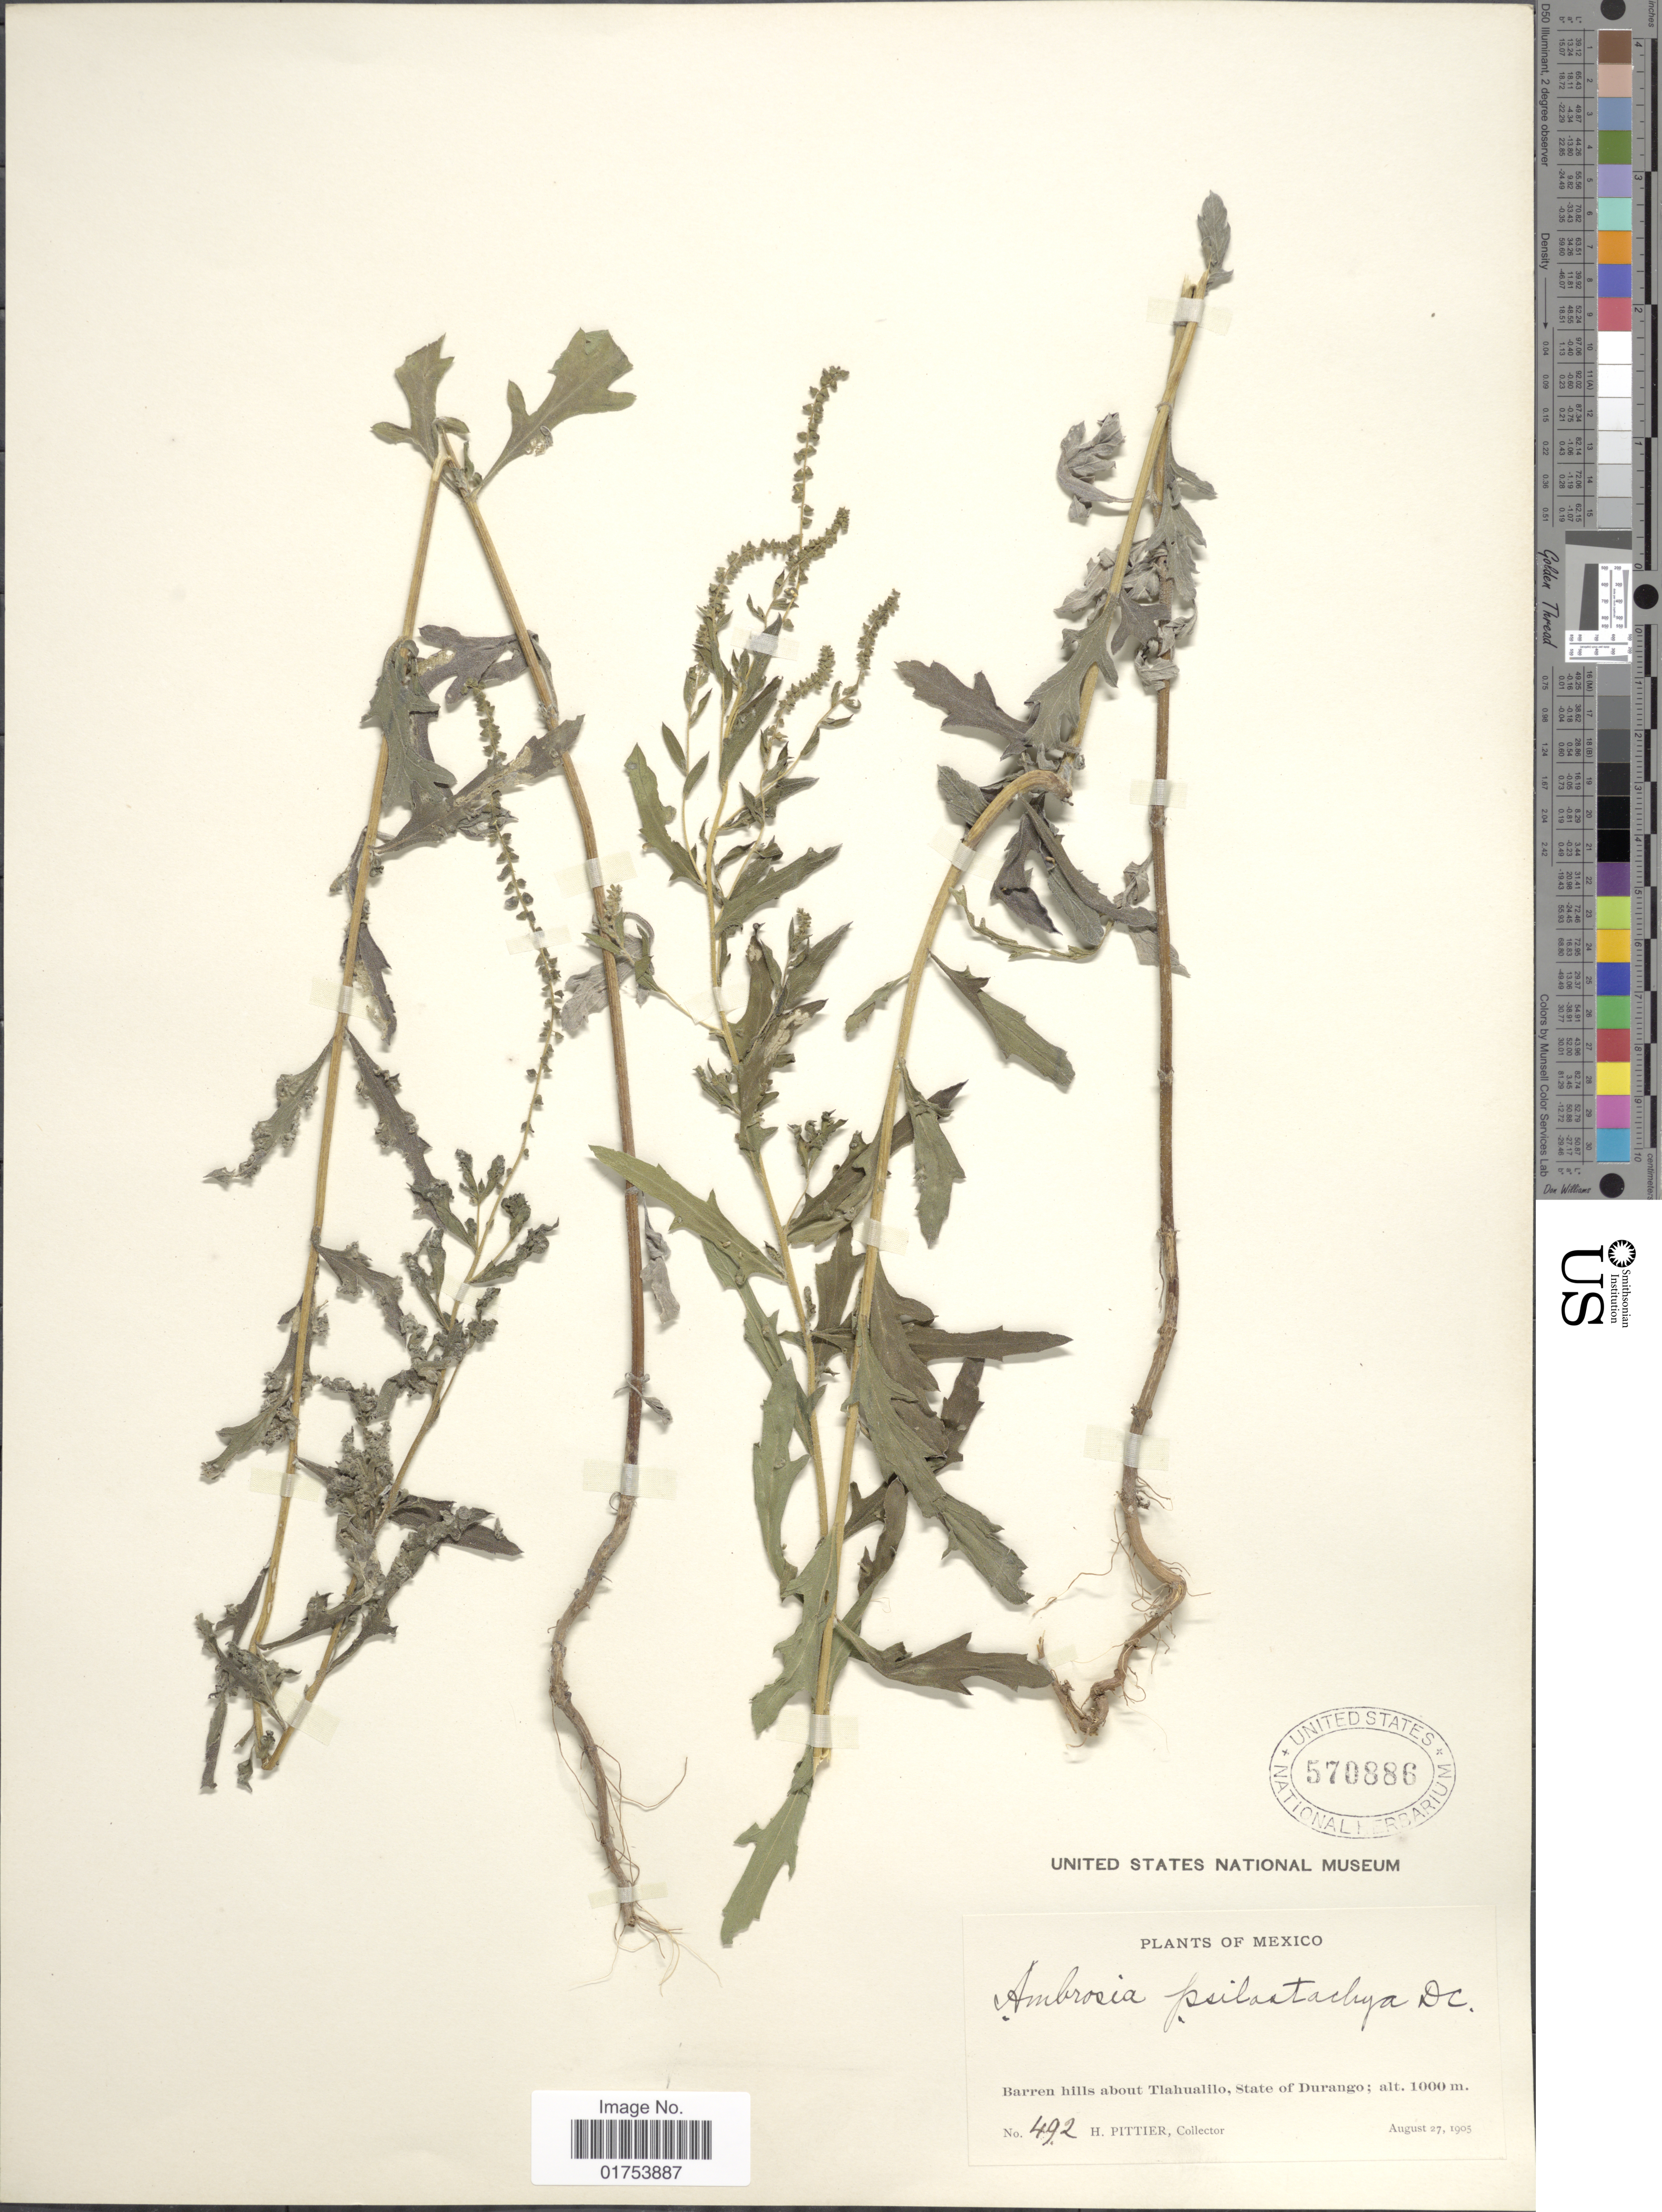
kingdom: Plantae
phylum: Tracheophyta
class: Magnoliopsida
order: Asterales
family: Asteraceae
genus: Ambrosia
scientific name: Ambrosia psilostachya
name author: DC.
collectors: H. F. Pittier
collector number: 492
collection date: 1905-08-27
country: Mexico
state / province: Durango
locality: Barren hills about Tlahualilo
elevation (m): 1000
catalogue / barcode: US 570886